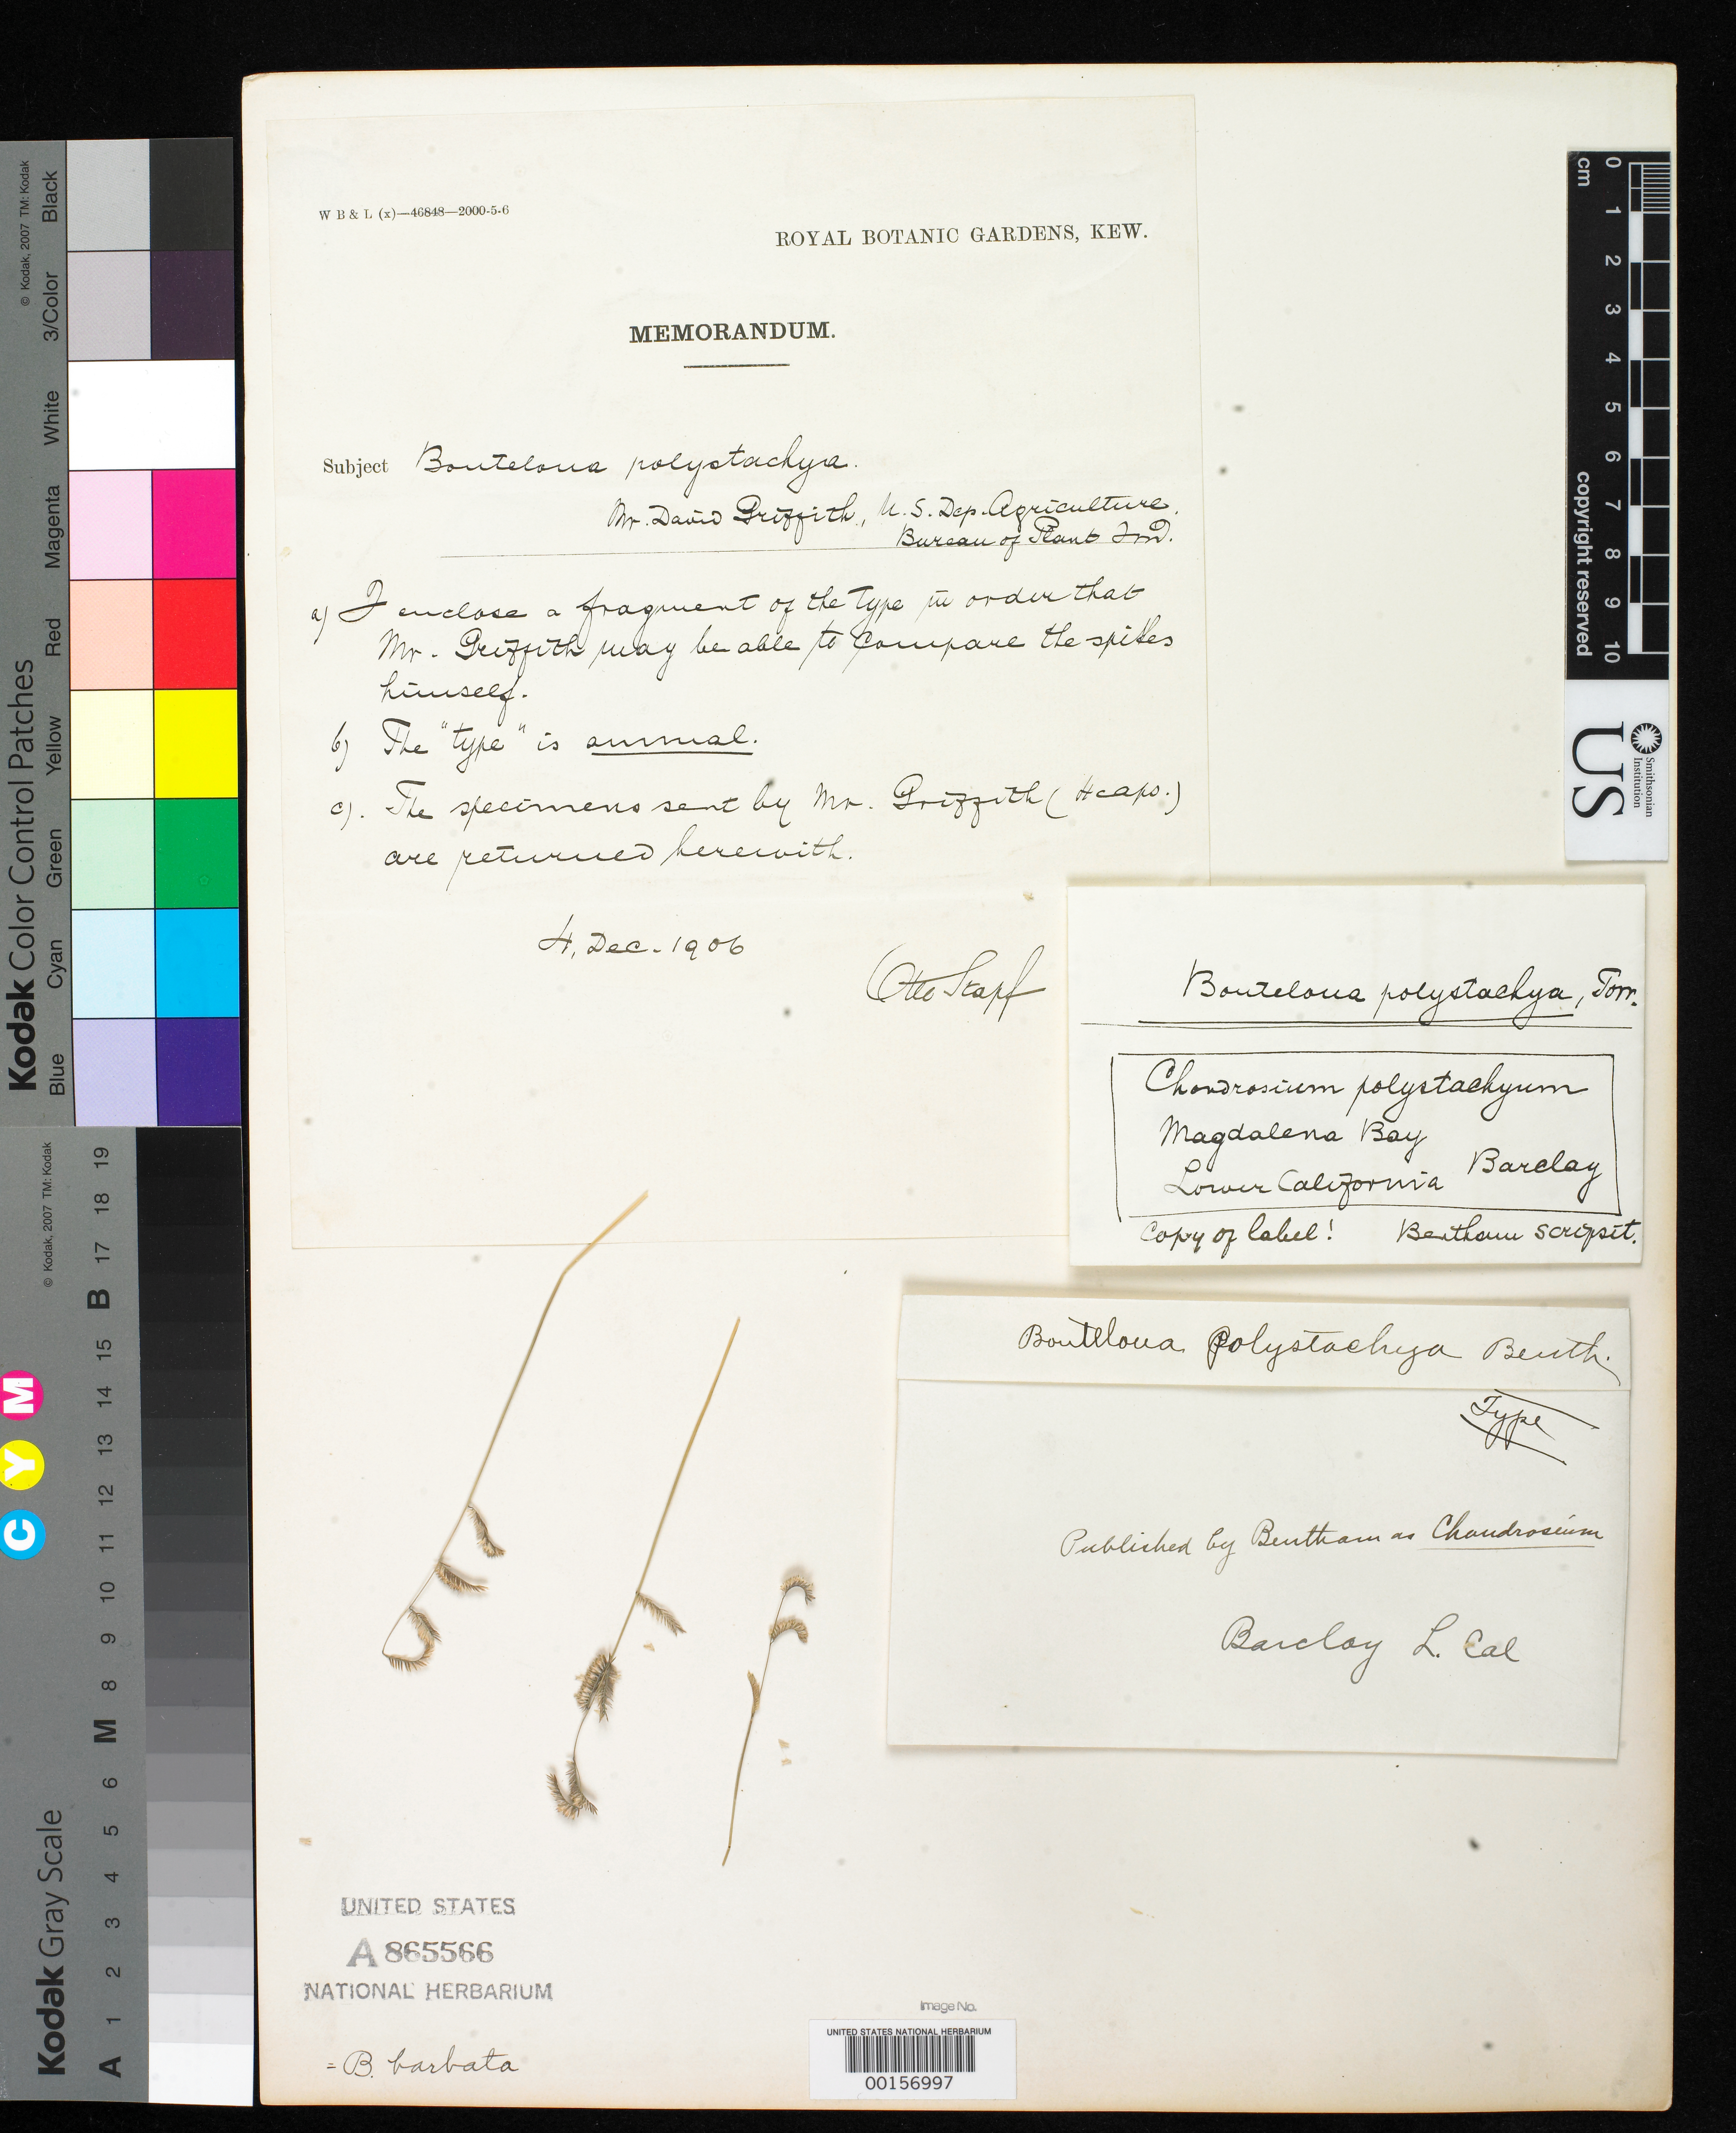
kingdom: Plantae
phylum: Tracheophyta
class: Liliopsida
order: Poales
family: Poaceae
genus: Chondrosum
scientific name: Chondrosum polystachyum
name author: Benth.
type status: Type Fragment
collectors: G. W. Barclay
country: Mexico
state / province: Baja California Sur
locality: Bay of Magdalena.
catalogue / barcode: US 865566A